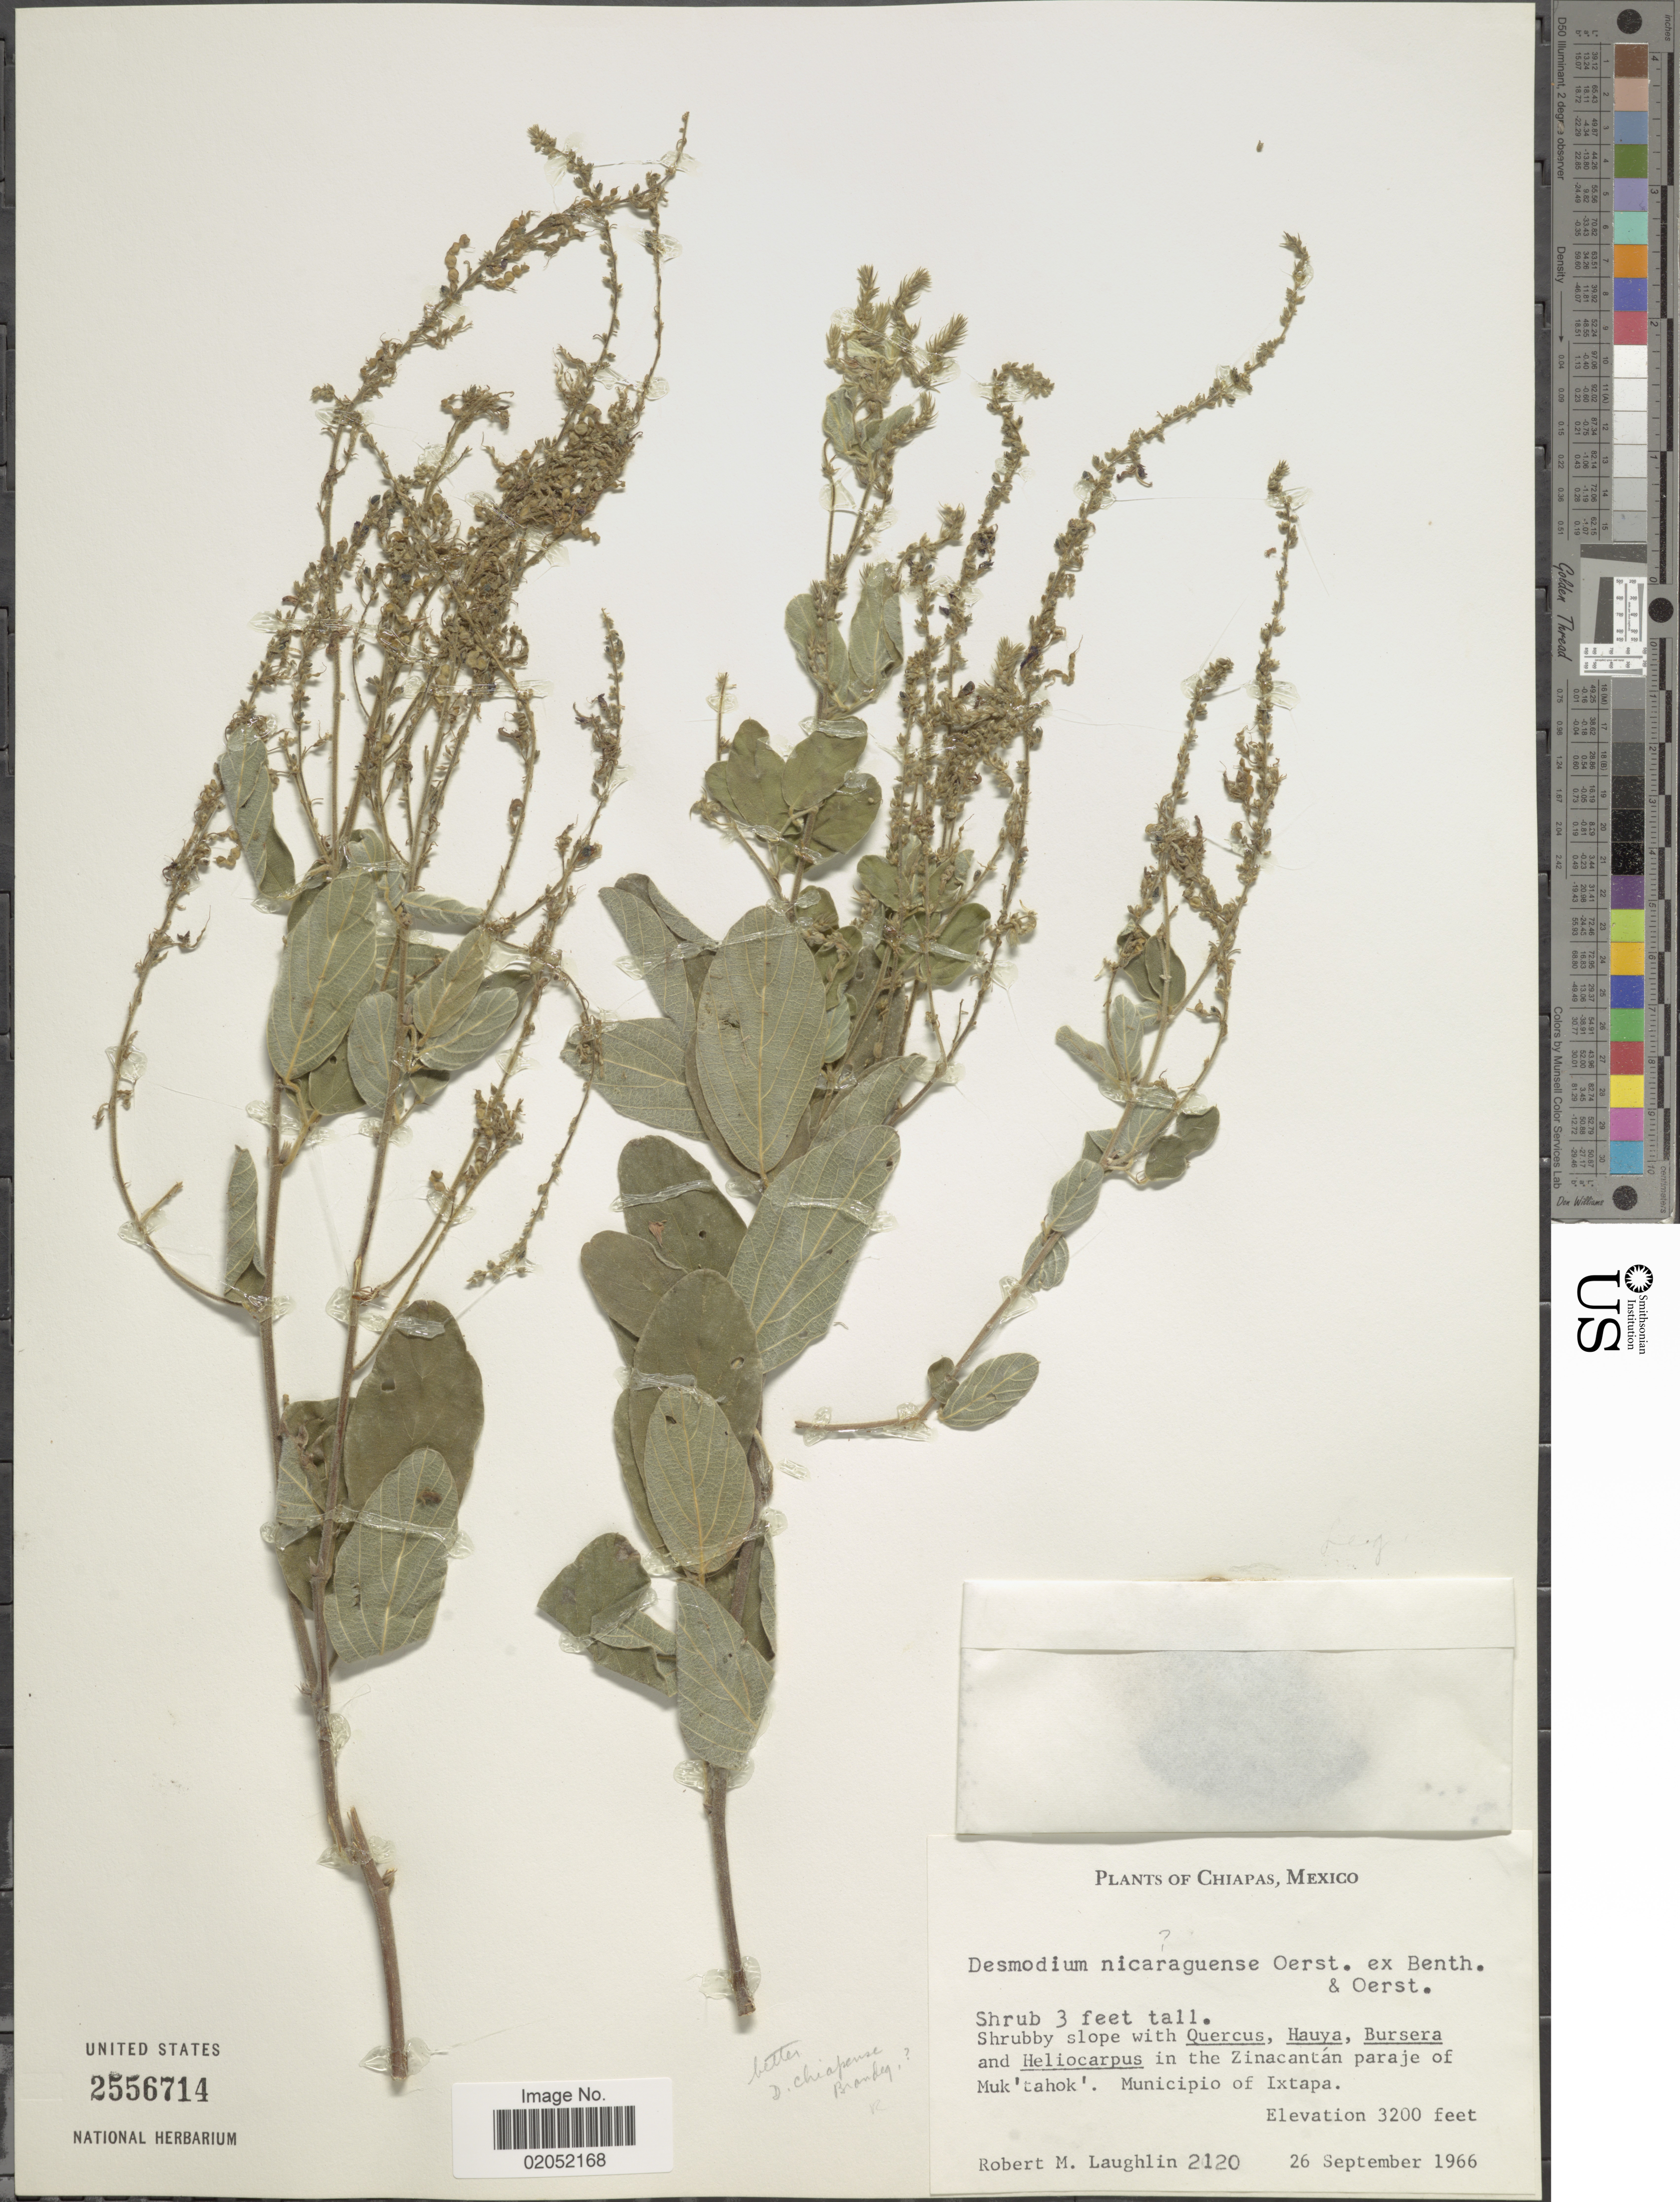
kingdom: Plantae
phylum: Tracheophyta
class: Magnoliopsida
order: Fabales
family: Fabaceae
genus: Desmodium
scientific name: Desmodium chiapense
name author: Brandegee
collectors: R. M. Laughlin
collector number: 2120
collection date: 1966-09-26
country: Mexico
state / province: Chiapas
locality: Chiapas, Mexico, In the Zinacantan paraje of Muk'tahok'. Municpio of Ixtapa.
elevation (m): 975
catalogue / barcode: US 2556714